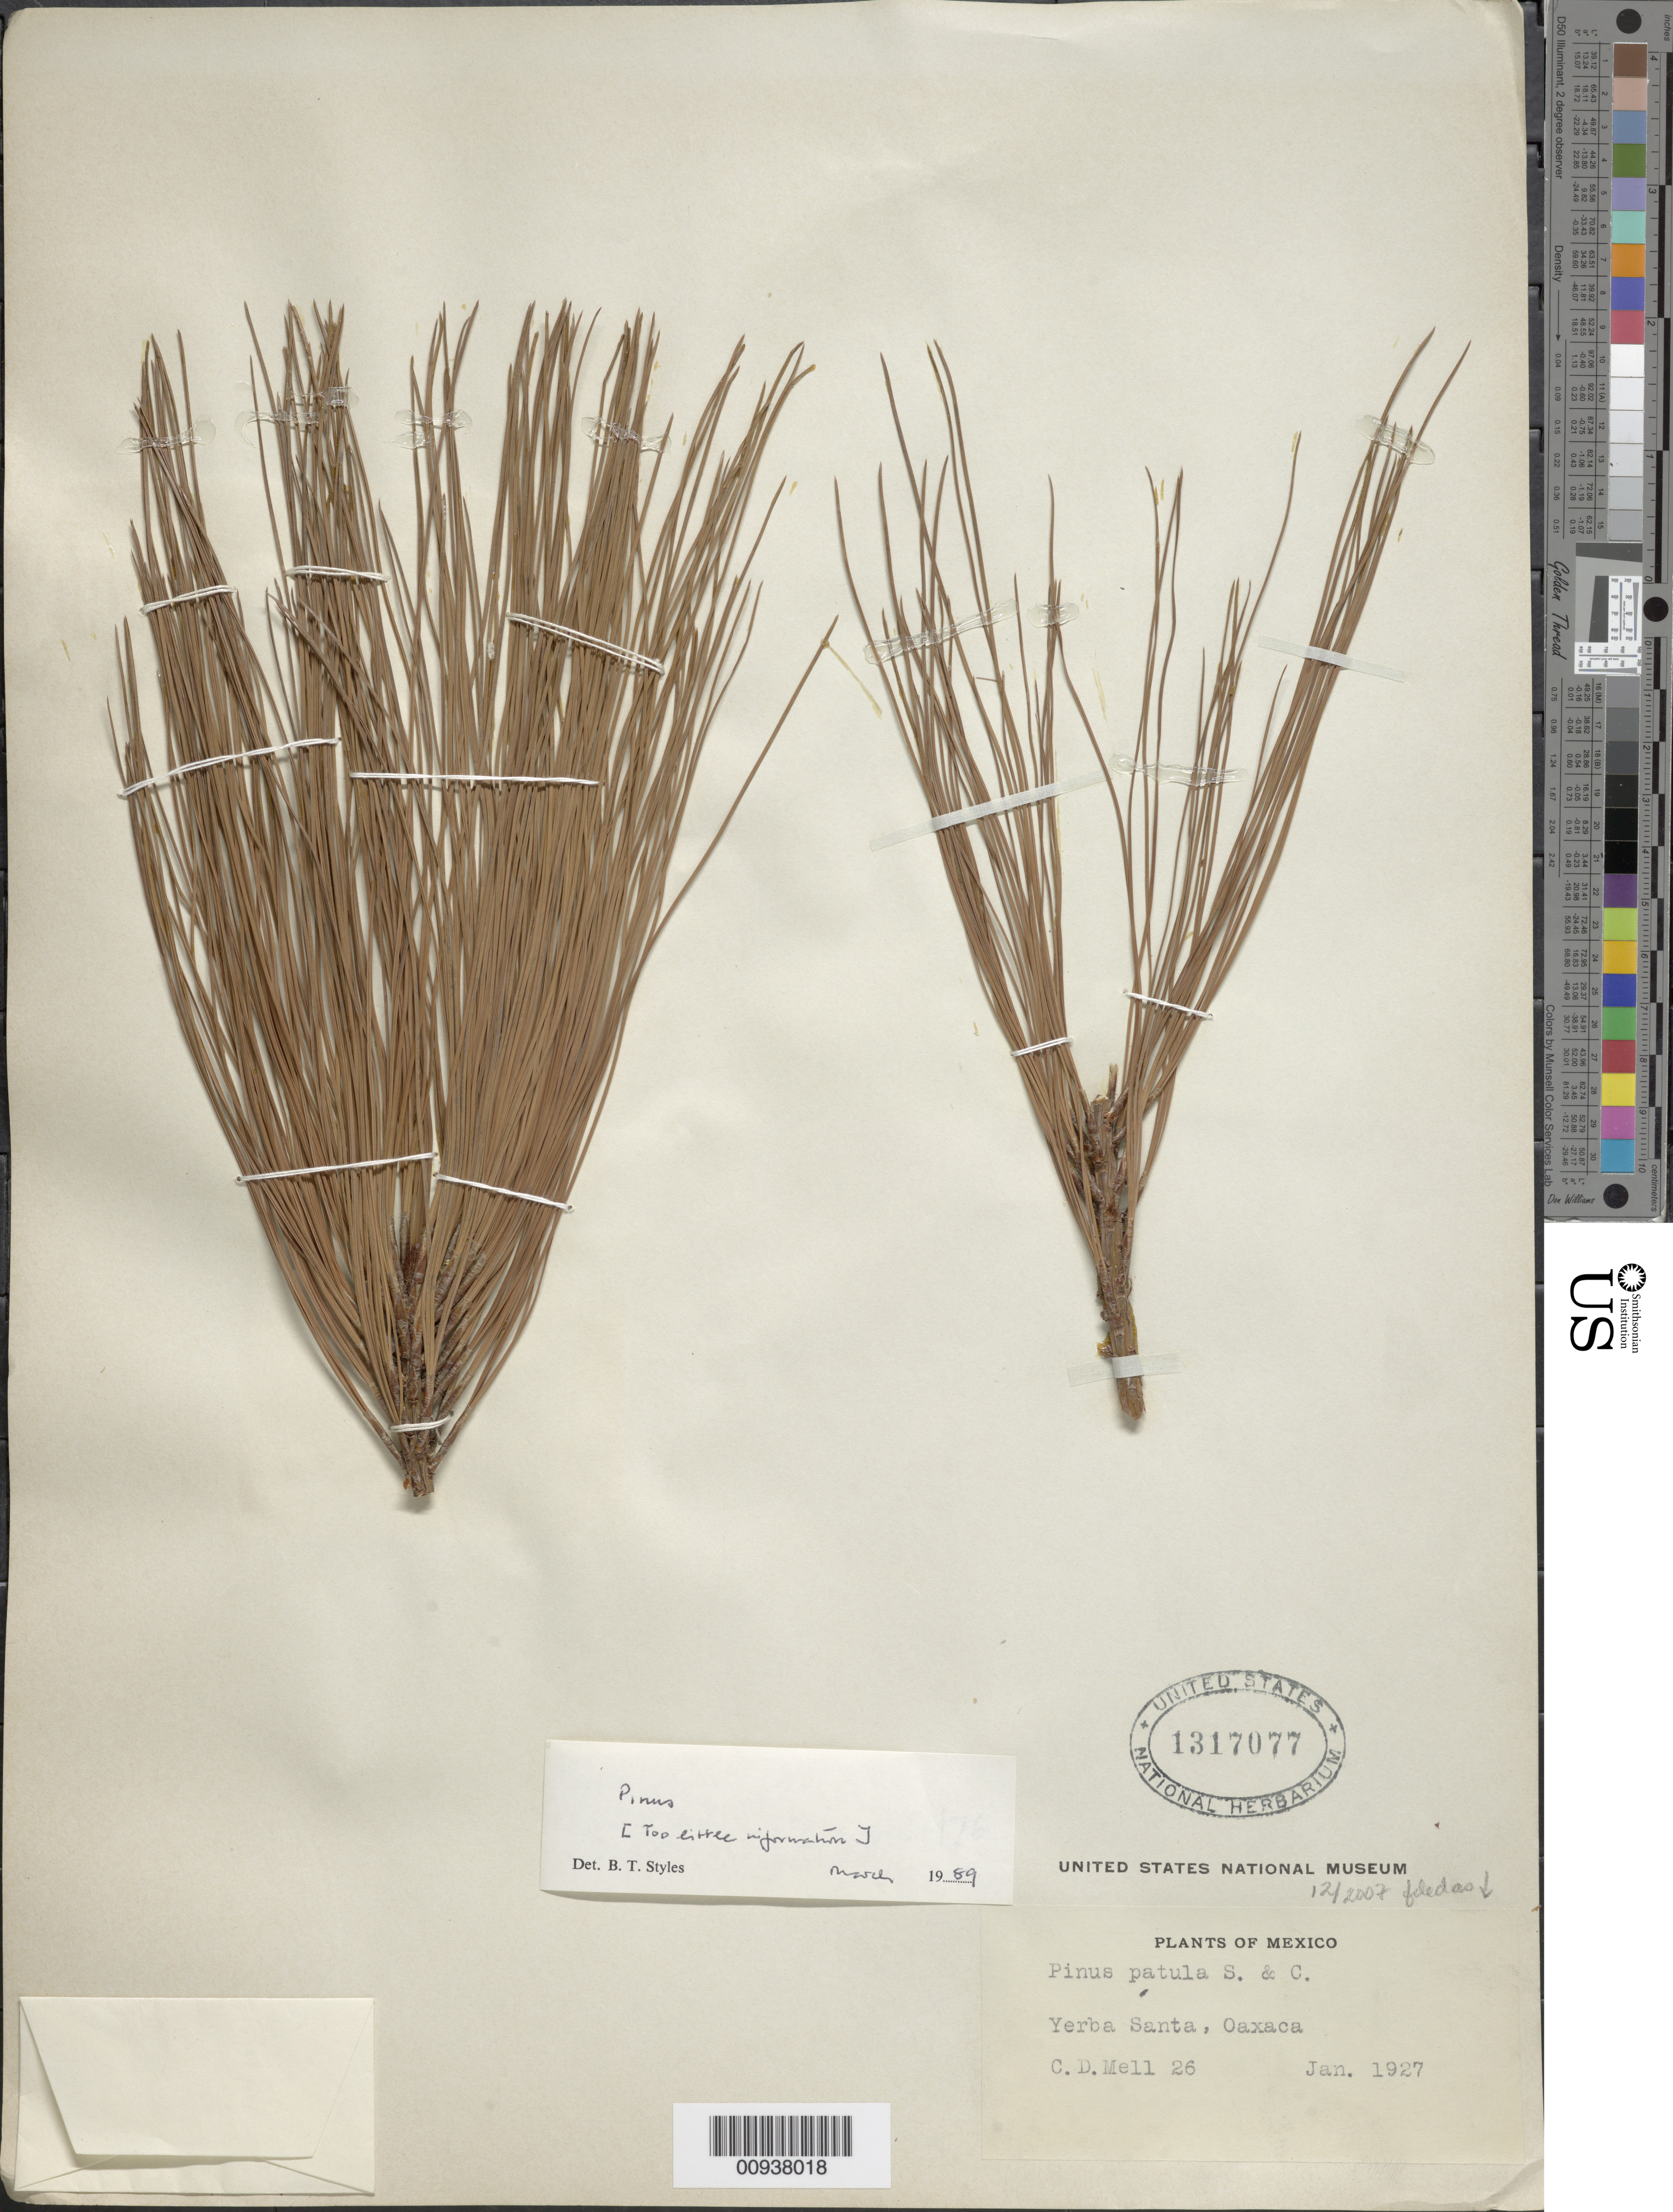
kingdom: Plantae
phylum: Tracheophyta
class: Pinopsida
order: Pinales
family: Pinaceae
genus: Pinus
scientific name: Pinus patula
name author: Schltdl. & Cham.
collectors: C. D. Mell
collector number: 26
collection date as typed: Jan 1927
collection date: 1927-01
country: Mexico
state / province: Oaxaca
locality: Yerba Santa.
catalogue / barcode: US 1317077